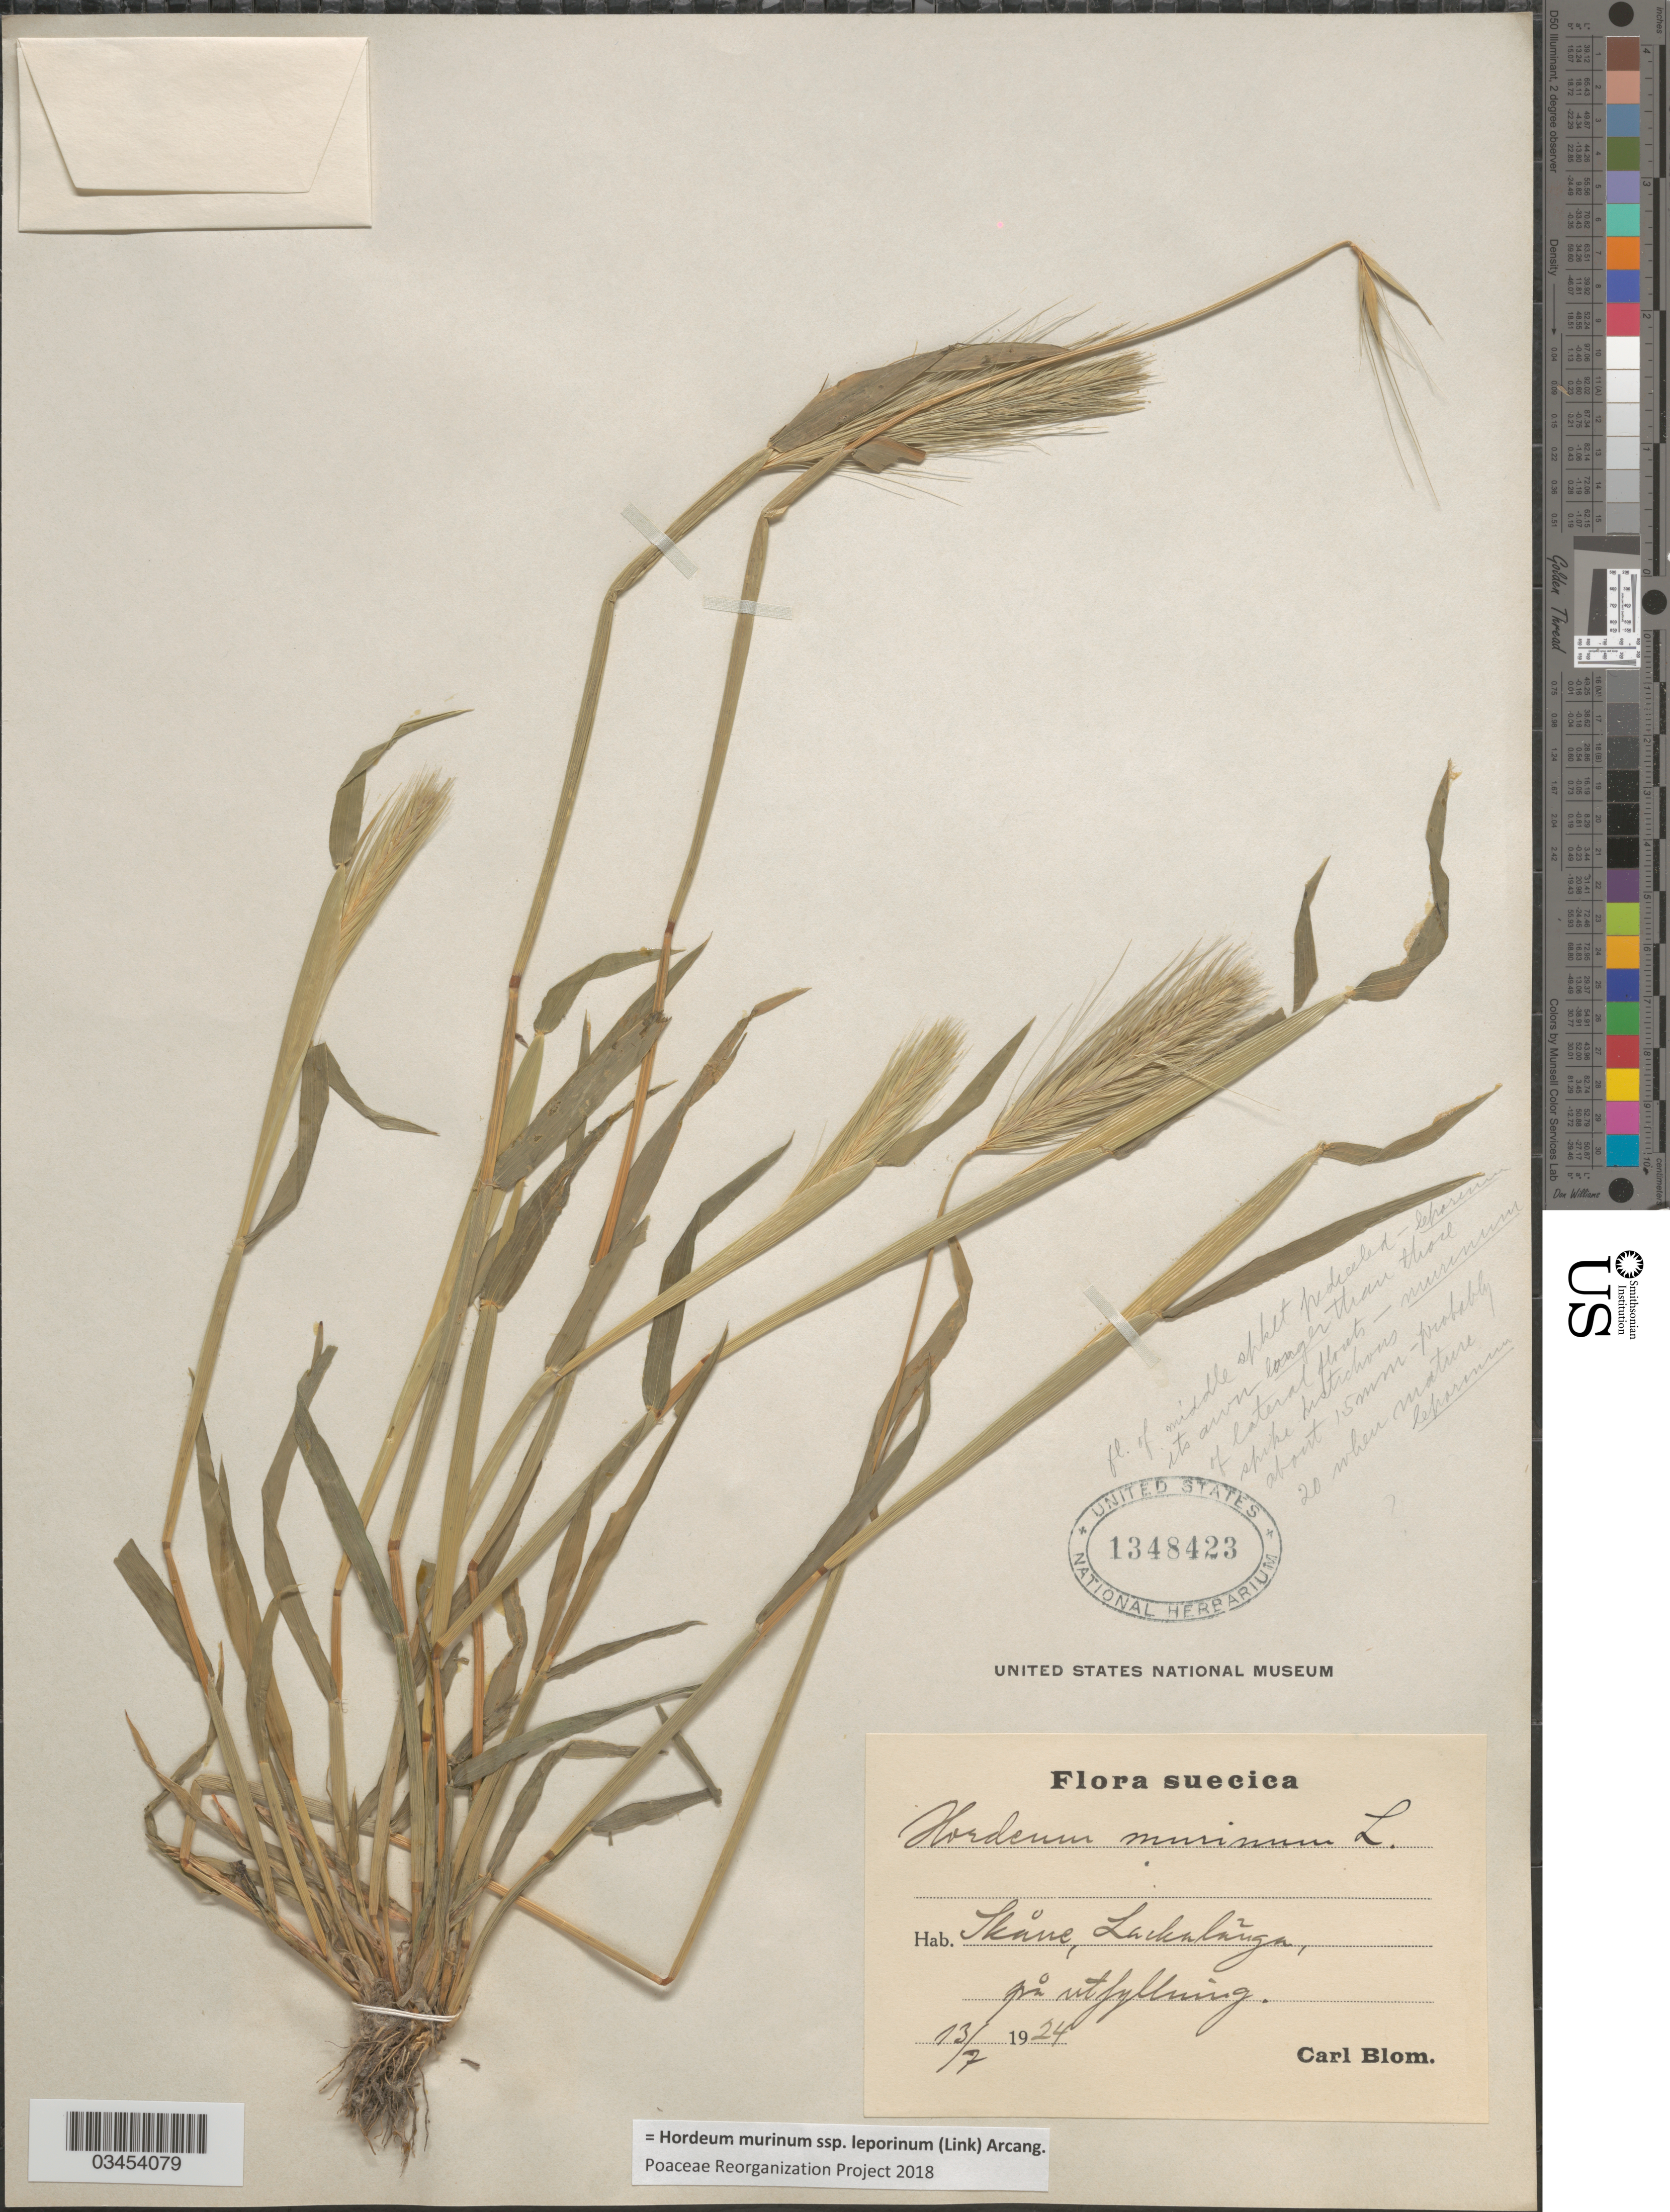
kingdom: Plantae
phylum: Tracheophyta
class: Liliopsida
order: Poales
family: Poaceae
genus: Hordeum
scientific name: Hordeum murinum subsp. leporinum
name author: (Link) Arcang.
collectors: C. H. Blom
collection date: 1924-07-13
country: Sweden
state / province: Skåne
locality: Suecica. Lackalãnga på utfyllning.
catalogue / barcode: US 1348423